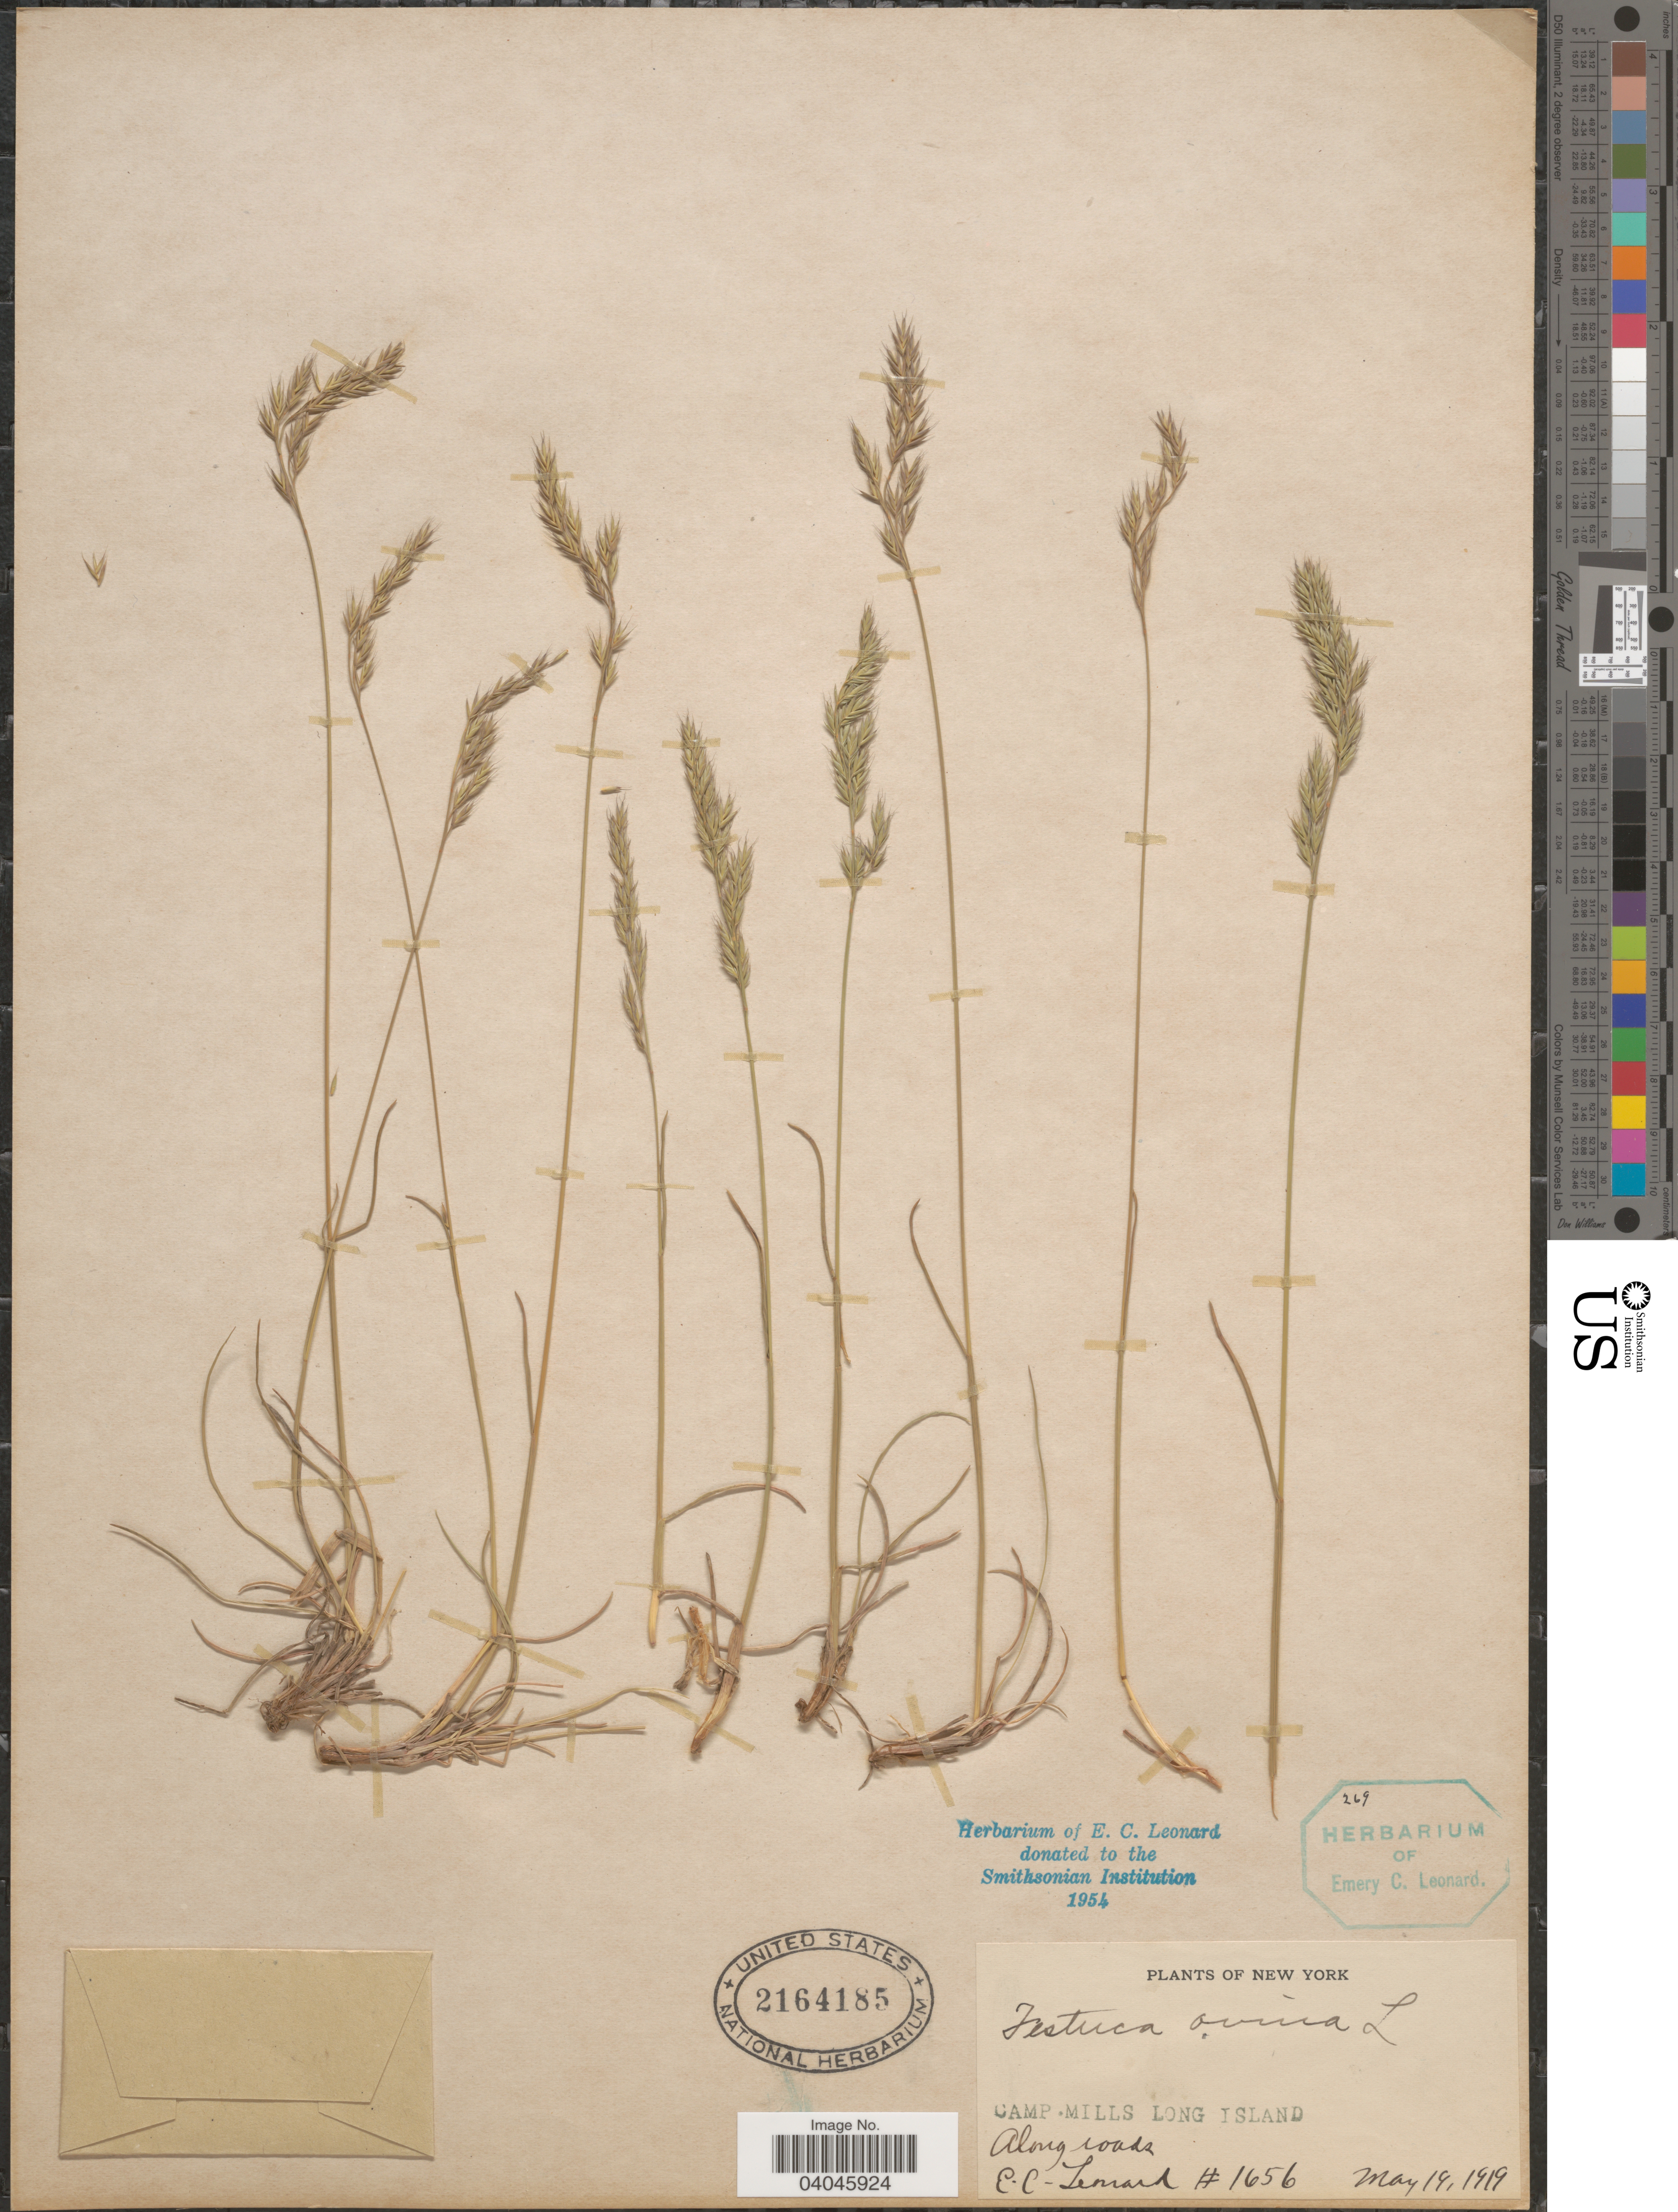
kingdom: Plantae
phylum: Tracheophyta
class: Liliopsida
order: Poales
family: Poaceae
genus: Festuca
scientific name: Festuca rubra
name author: L.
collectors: E. C. Leonard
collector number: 1656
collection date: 1919-05-19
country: United States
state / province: New York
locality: Camp Mills Long Island. Along roads.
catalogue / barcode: US 2164185